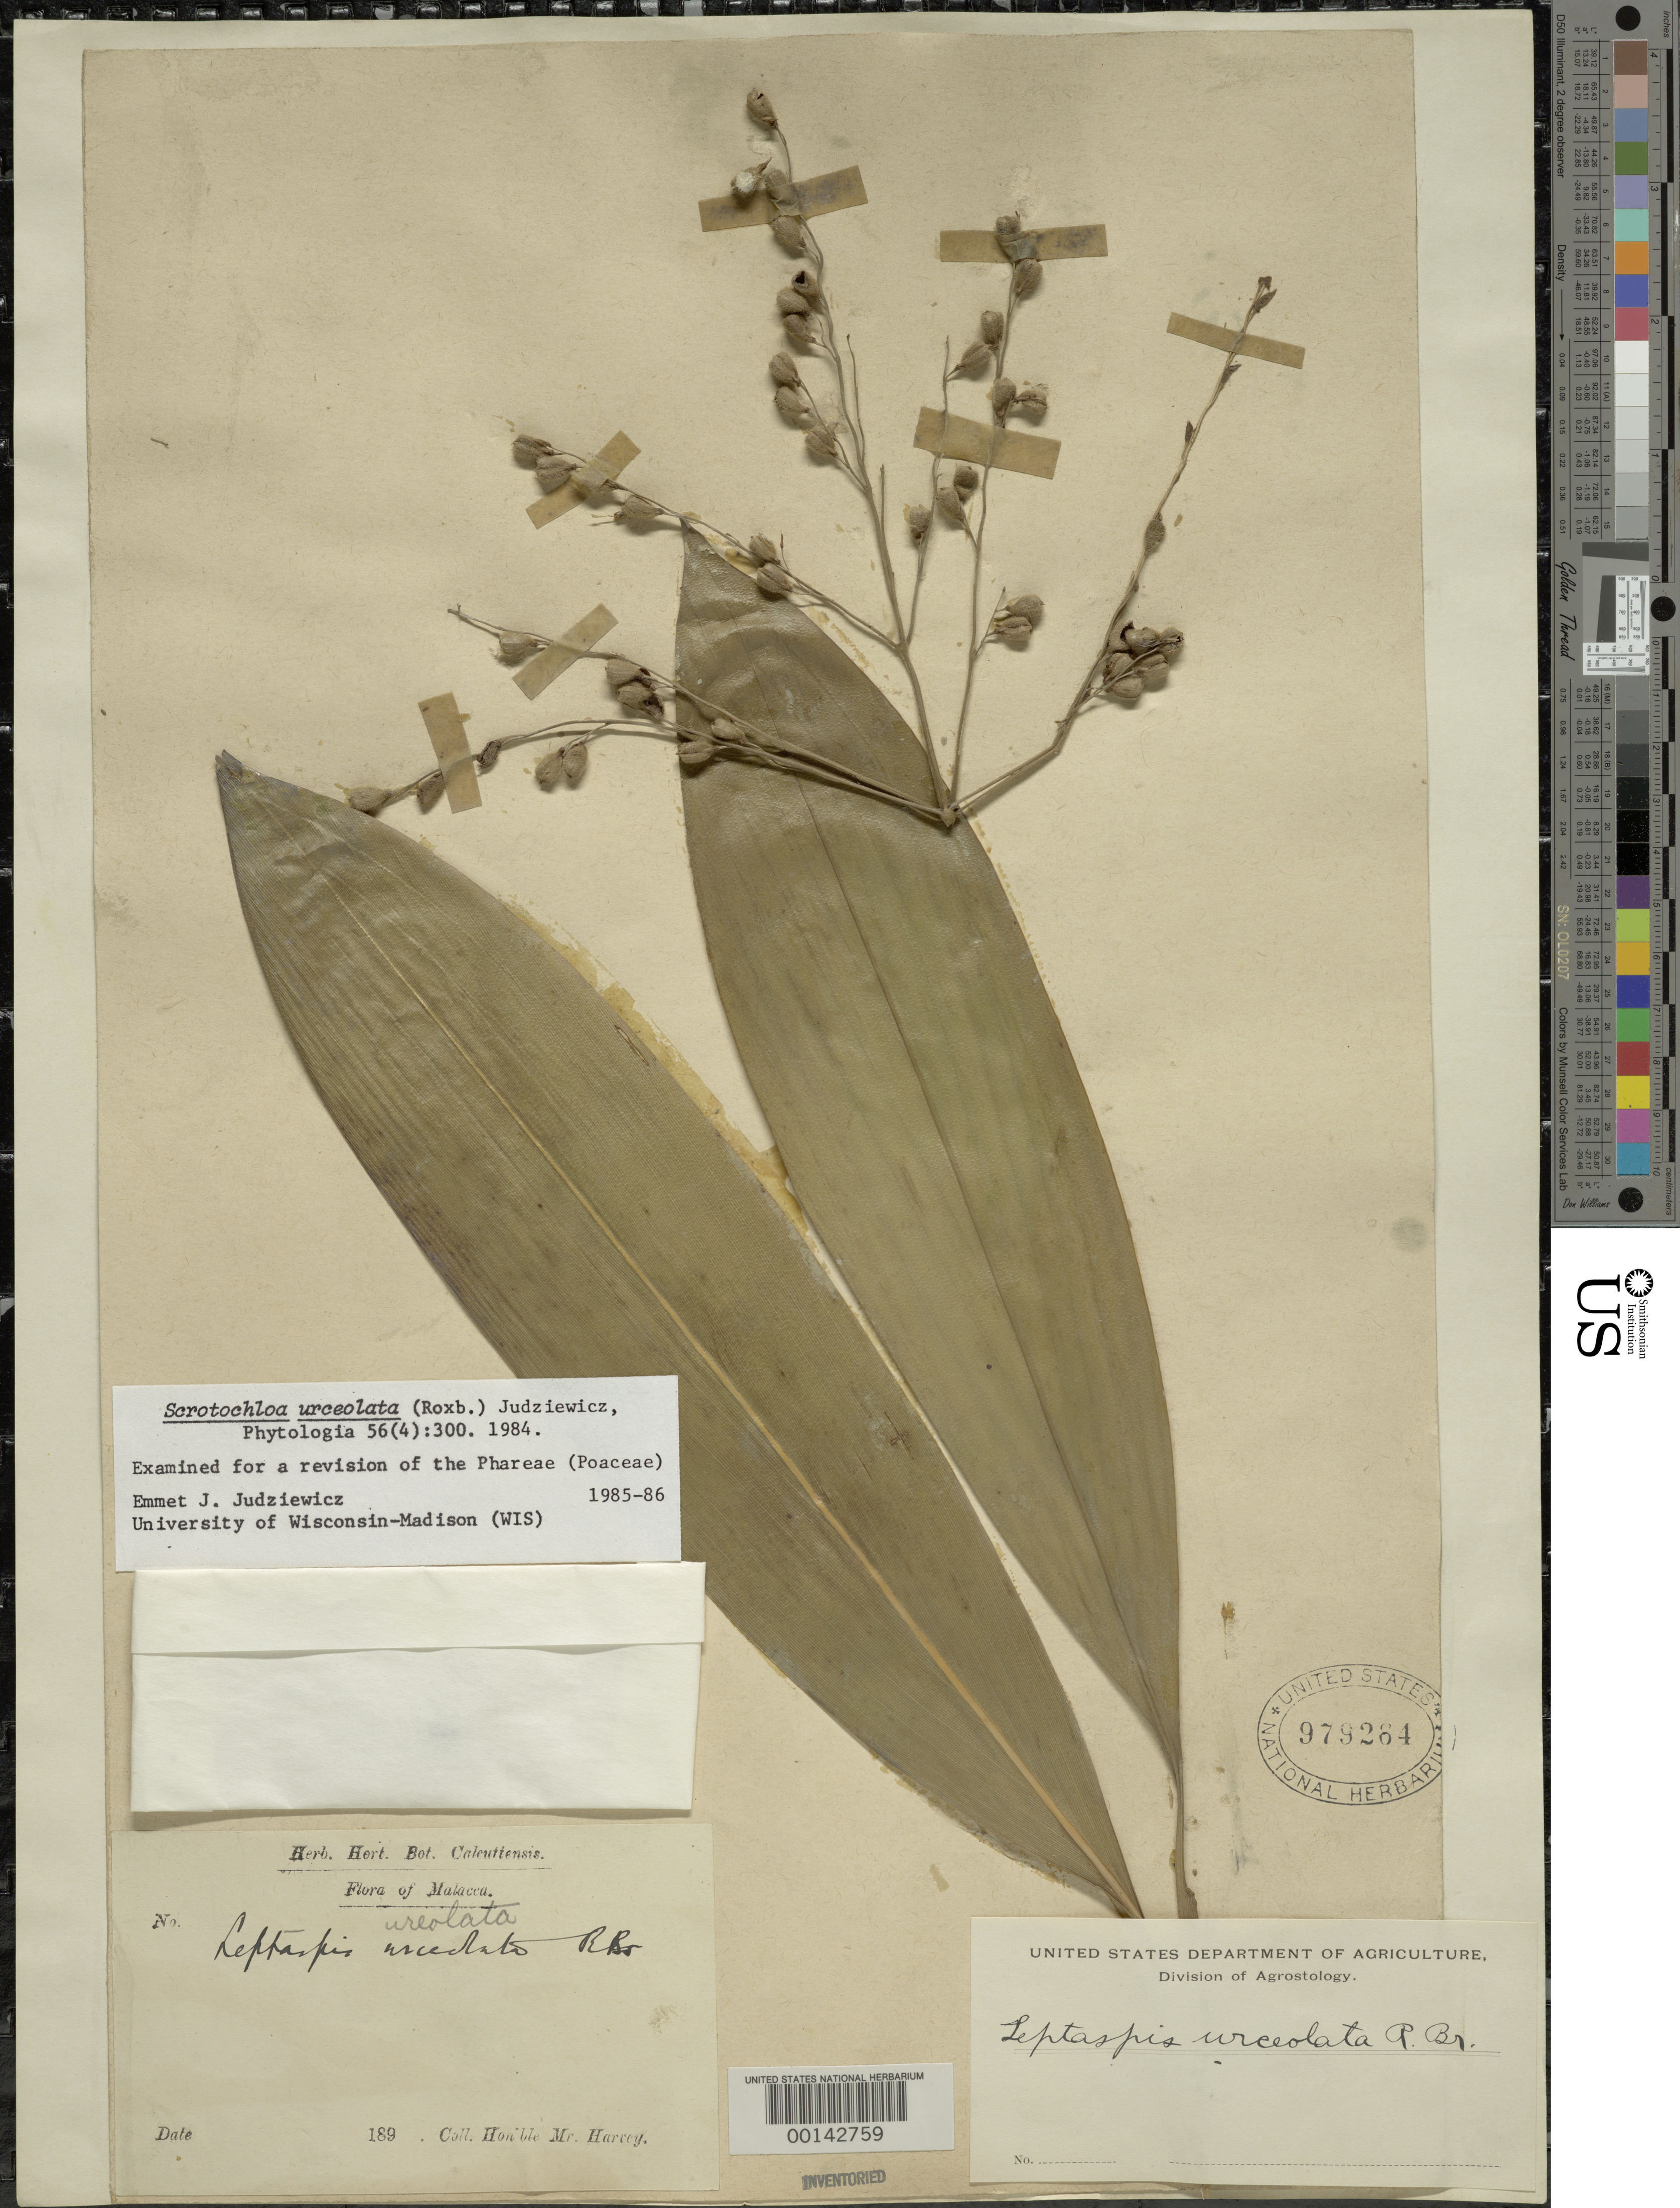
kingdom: Plantae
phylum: Tracheophyta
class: Liliopsida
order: Poales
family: Poaceae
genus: Scrotochloa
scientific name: Scrotochloa urceolata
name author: (Roxb.) Judz.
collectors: -. Harvey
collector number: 189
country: Indonesia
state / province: Maluku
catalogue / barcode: US 979264